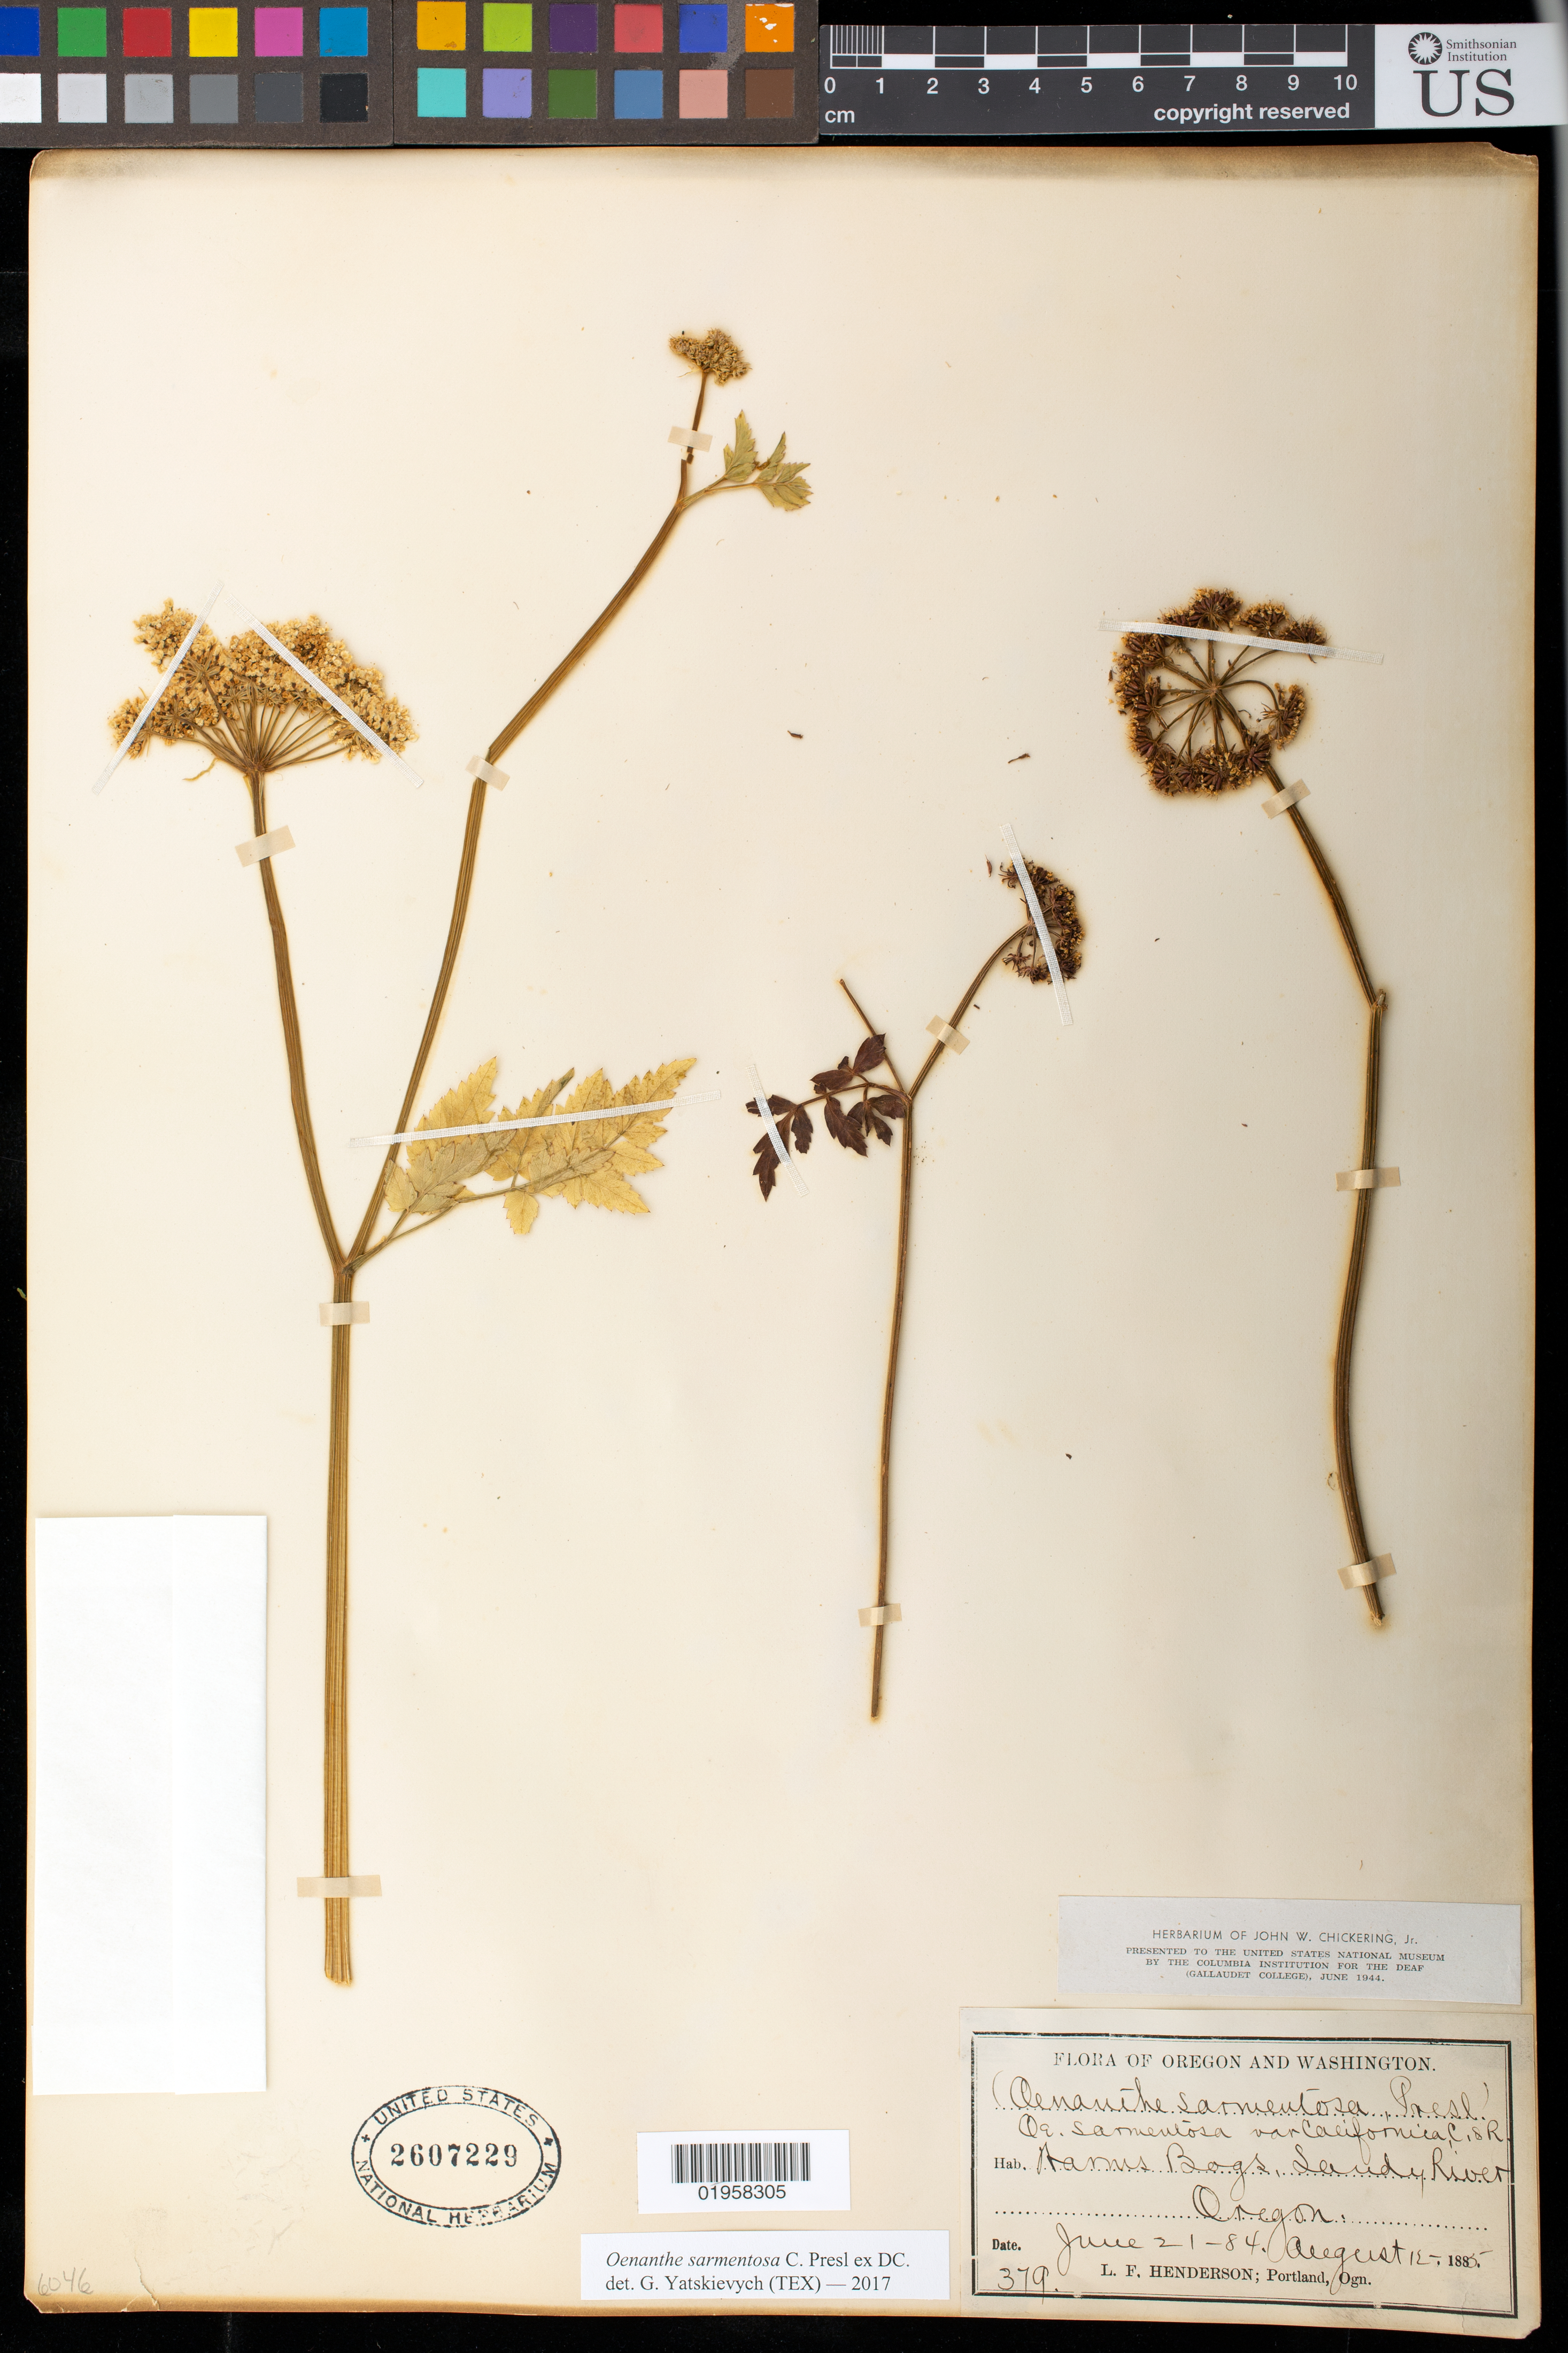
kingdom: Plantae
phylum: Tracheophyta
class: Magnoliopsida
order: Apiales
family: Apiaceae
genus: Oenanthe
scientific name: Oenanthe sarmentosa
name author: C. Presl ex DC.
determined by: Yatskievych, G. A.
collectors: L. Henderson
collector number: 379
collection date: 1884-06-21,1885-08-12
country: United States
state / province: Oregon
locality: {?} Bogs, Sandy River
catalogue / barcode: US 2607229